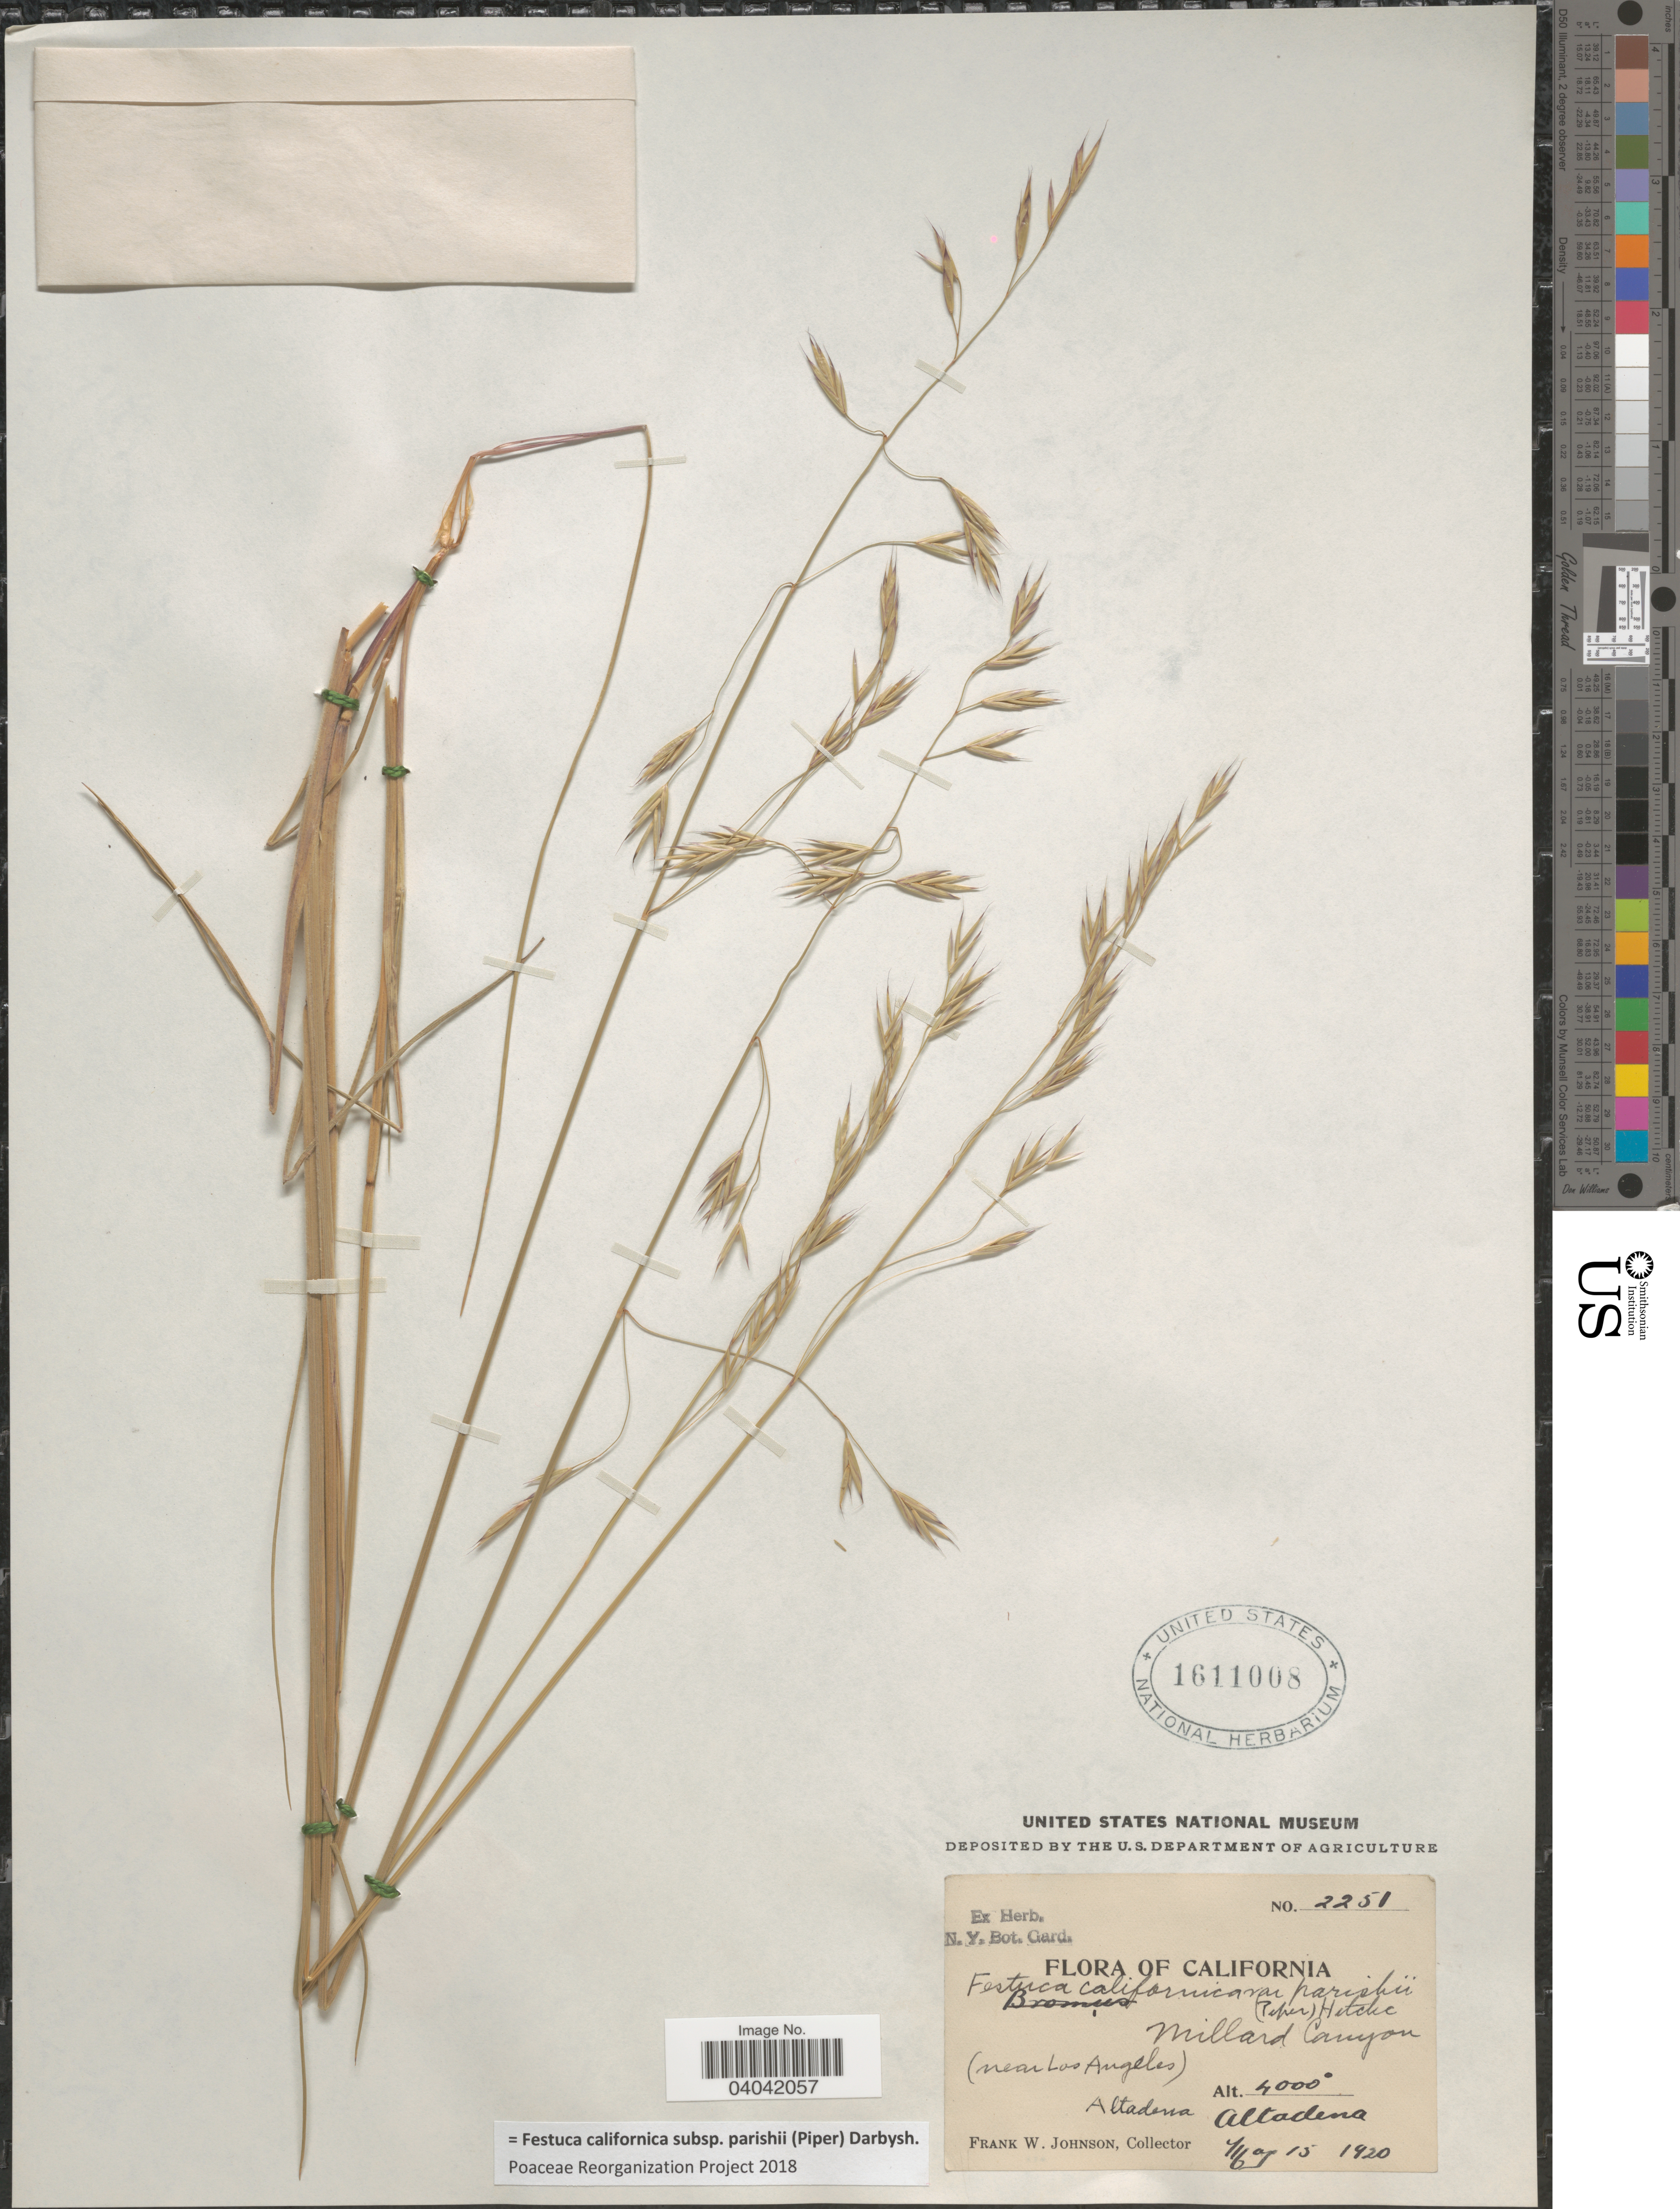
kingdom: Plantae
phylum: Tracheophyta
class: Liliopsida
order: Poales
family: Poaceae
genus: Festuca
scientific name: Festuca californica var. parishii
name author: (Piper) Hitchc.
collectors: F. W. Johnson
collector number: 2251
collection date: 1920-05-15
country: United States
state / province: California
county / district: Los Angeles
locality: Millard Cayon (near Los Angeles). Altadena. Altadena.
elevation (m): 1219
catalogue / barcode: US 1611008